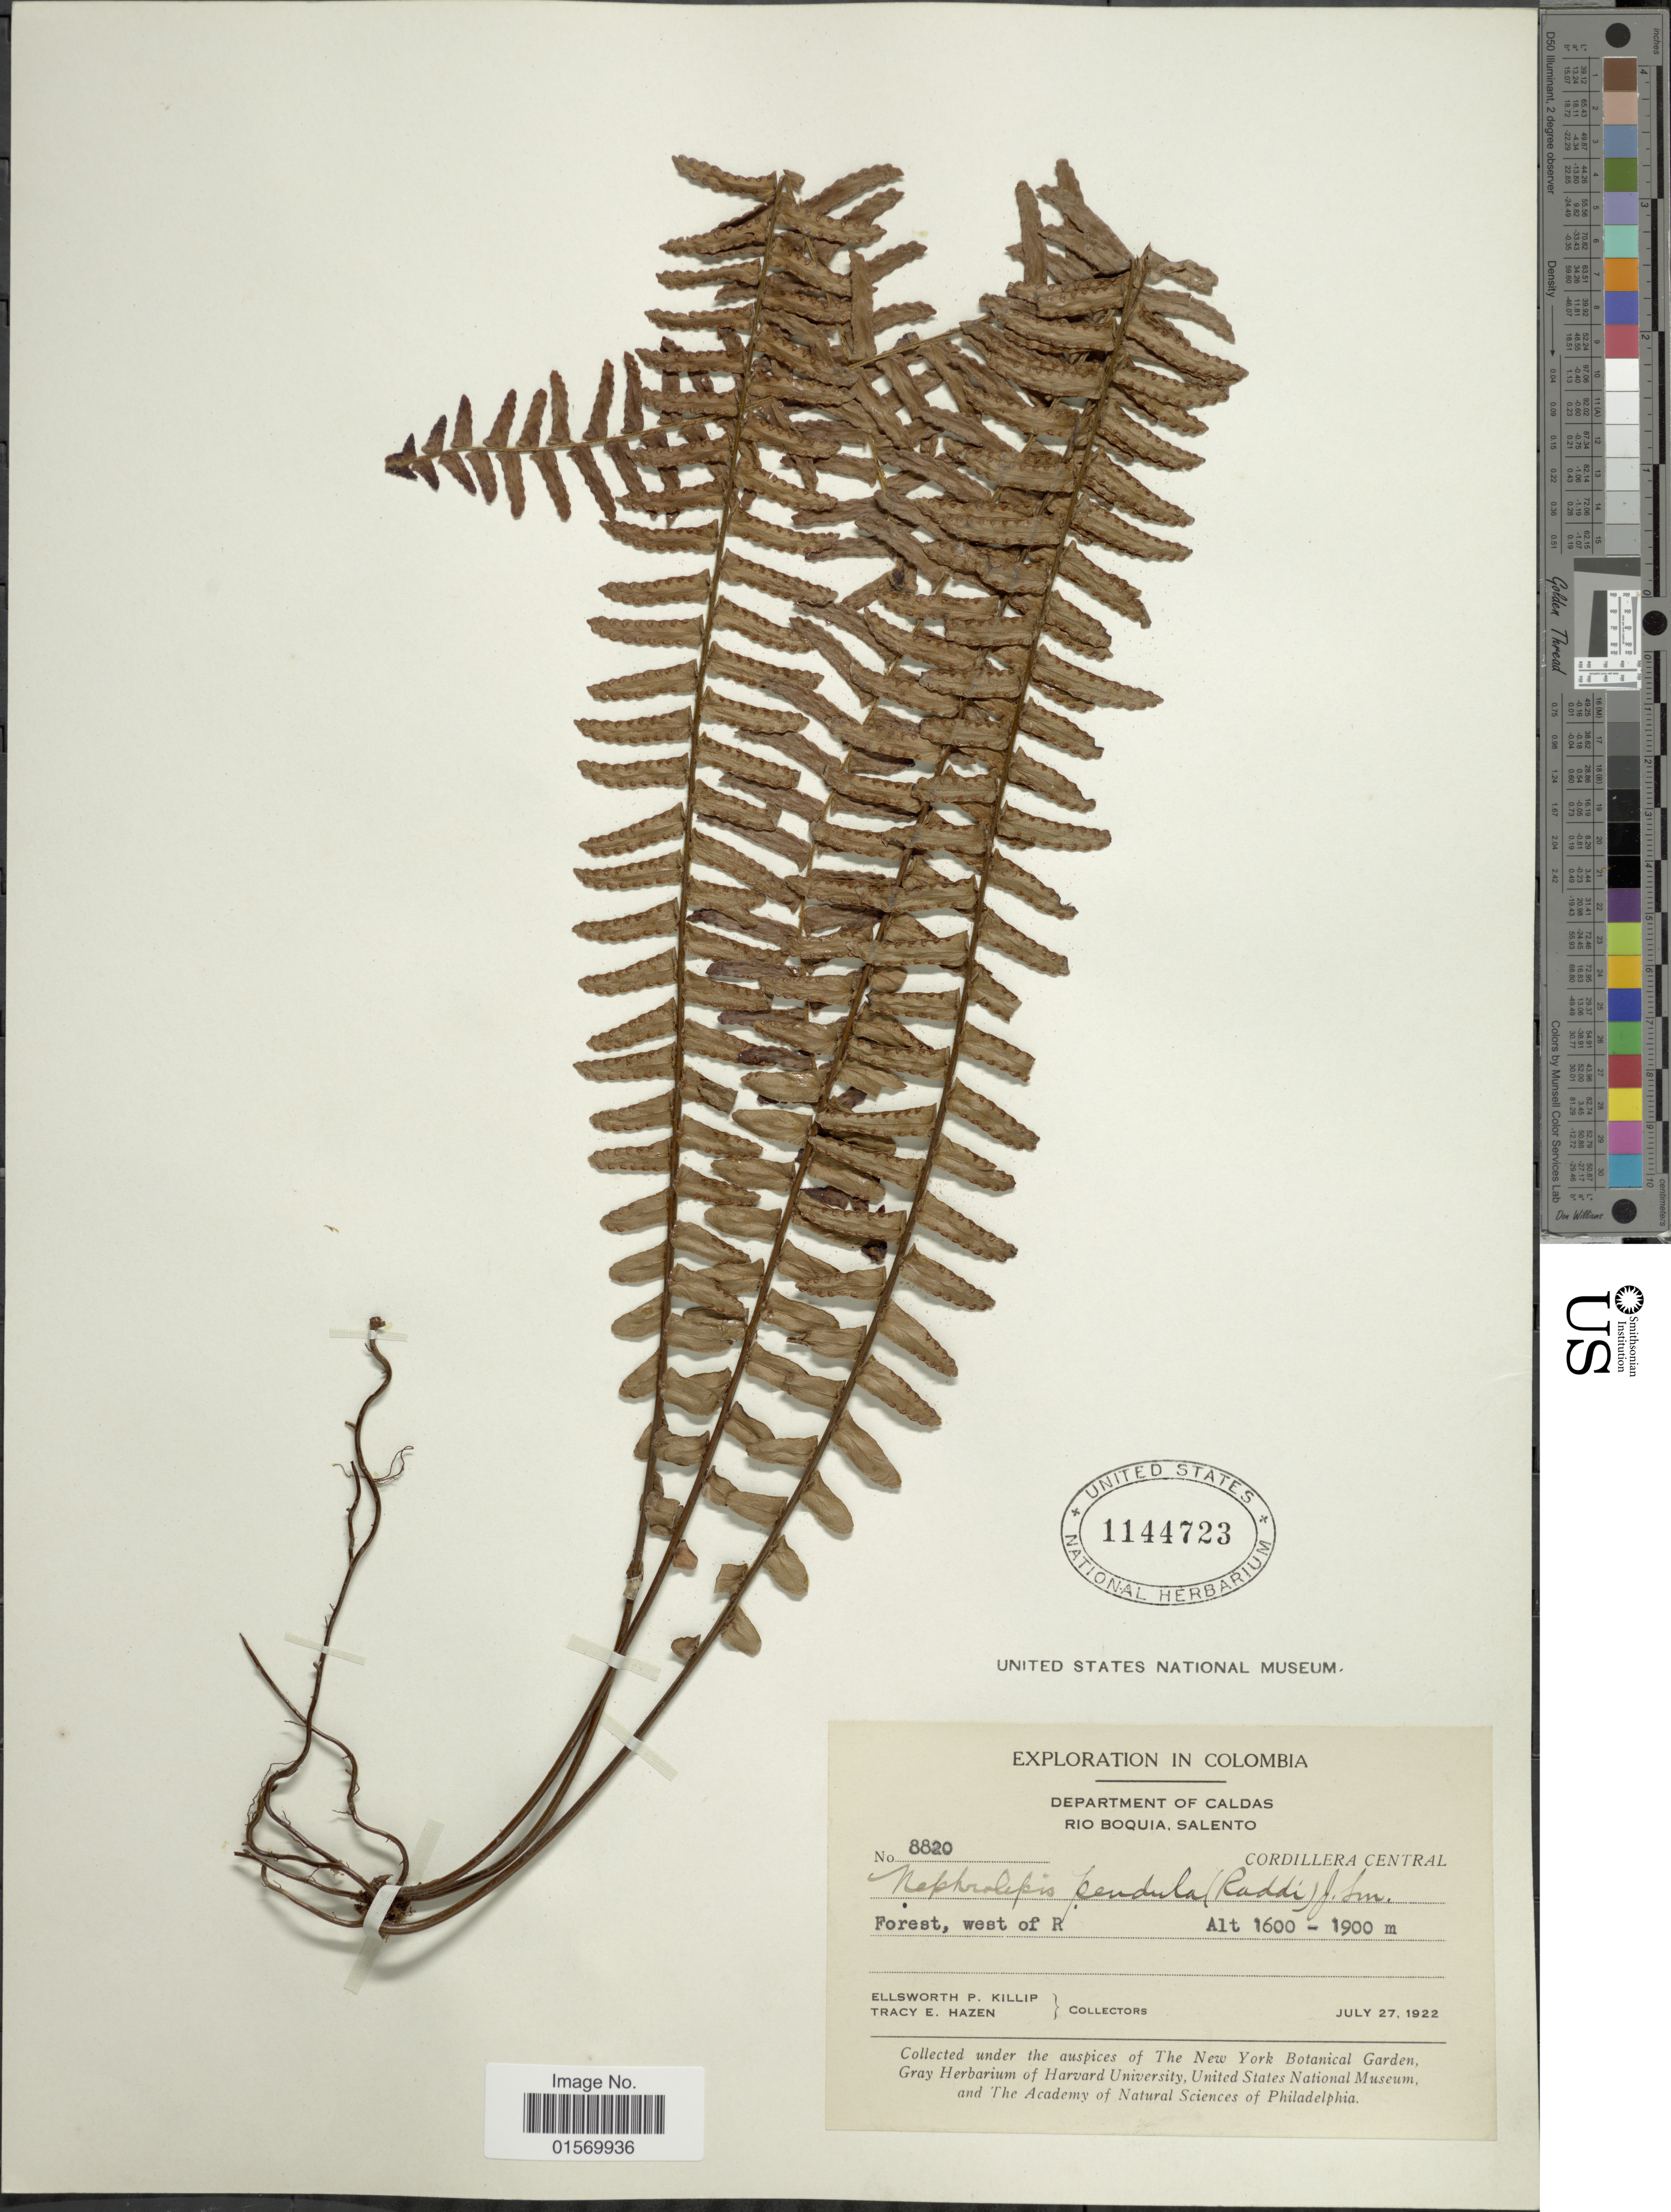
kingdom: Plantae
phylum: Tracheophyta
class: Polypodiopsida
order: Polypodiales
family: Nephrolepidaceae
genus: Nephrolepis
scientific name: Nephrolepis pendula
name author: (Raddi) J. Sm.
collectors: E. P. Killip & T. E. Hazen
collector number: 8820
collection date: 1922-07-27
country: Colombia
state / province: Caldas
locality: Rio Boquia, Salento, forest, west of R., Cordillera Central.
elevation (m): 1600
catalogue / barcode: US 1144723